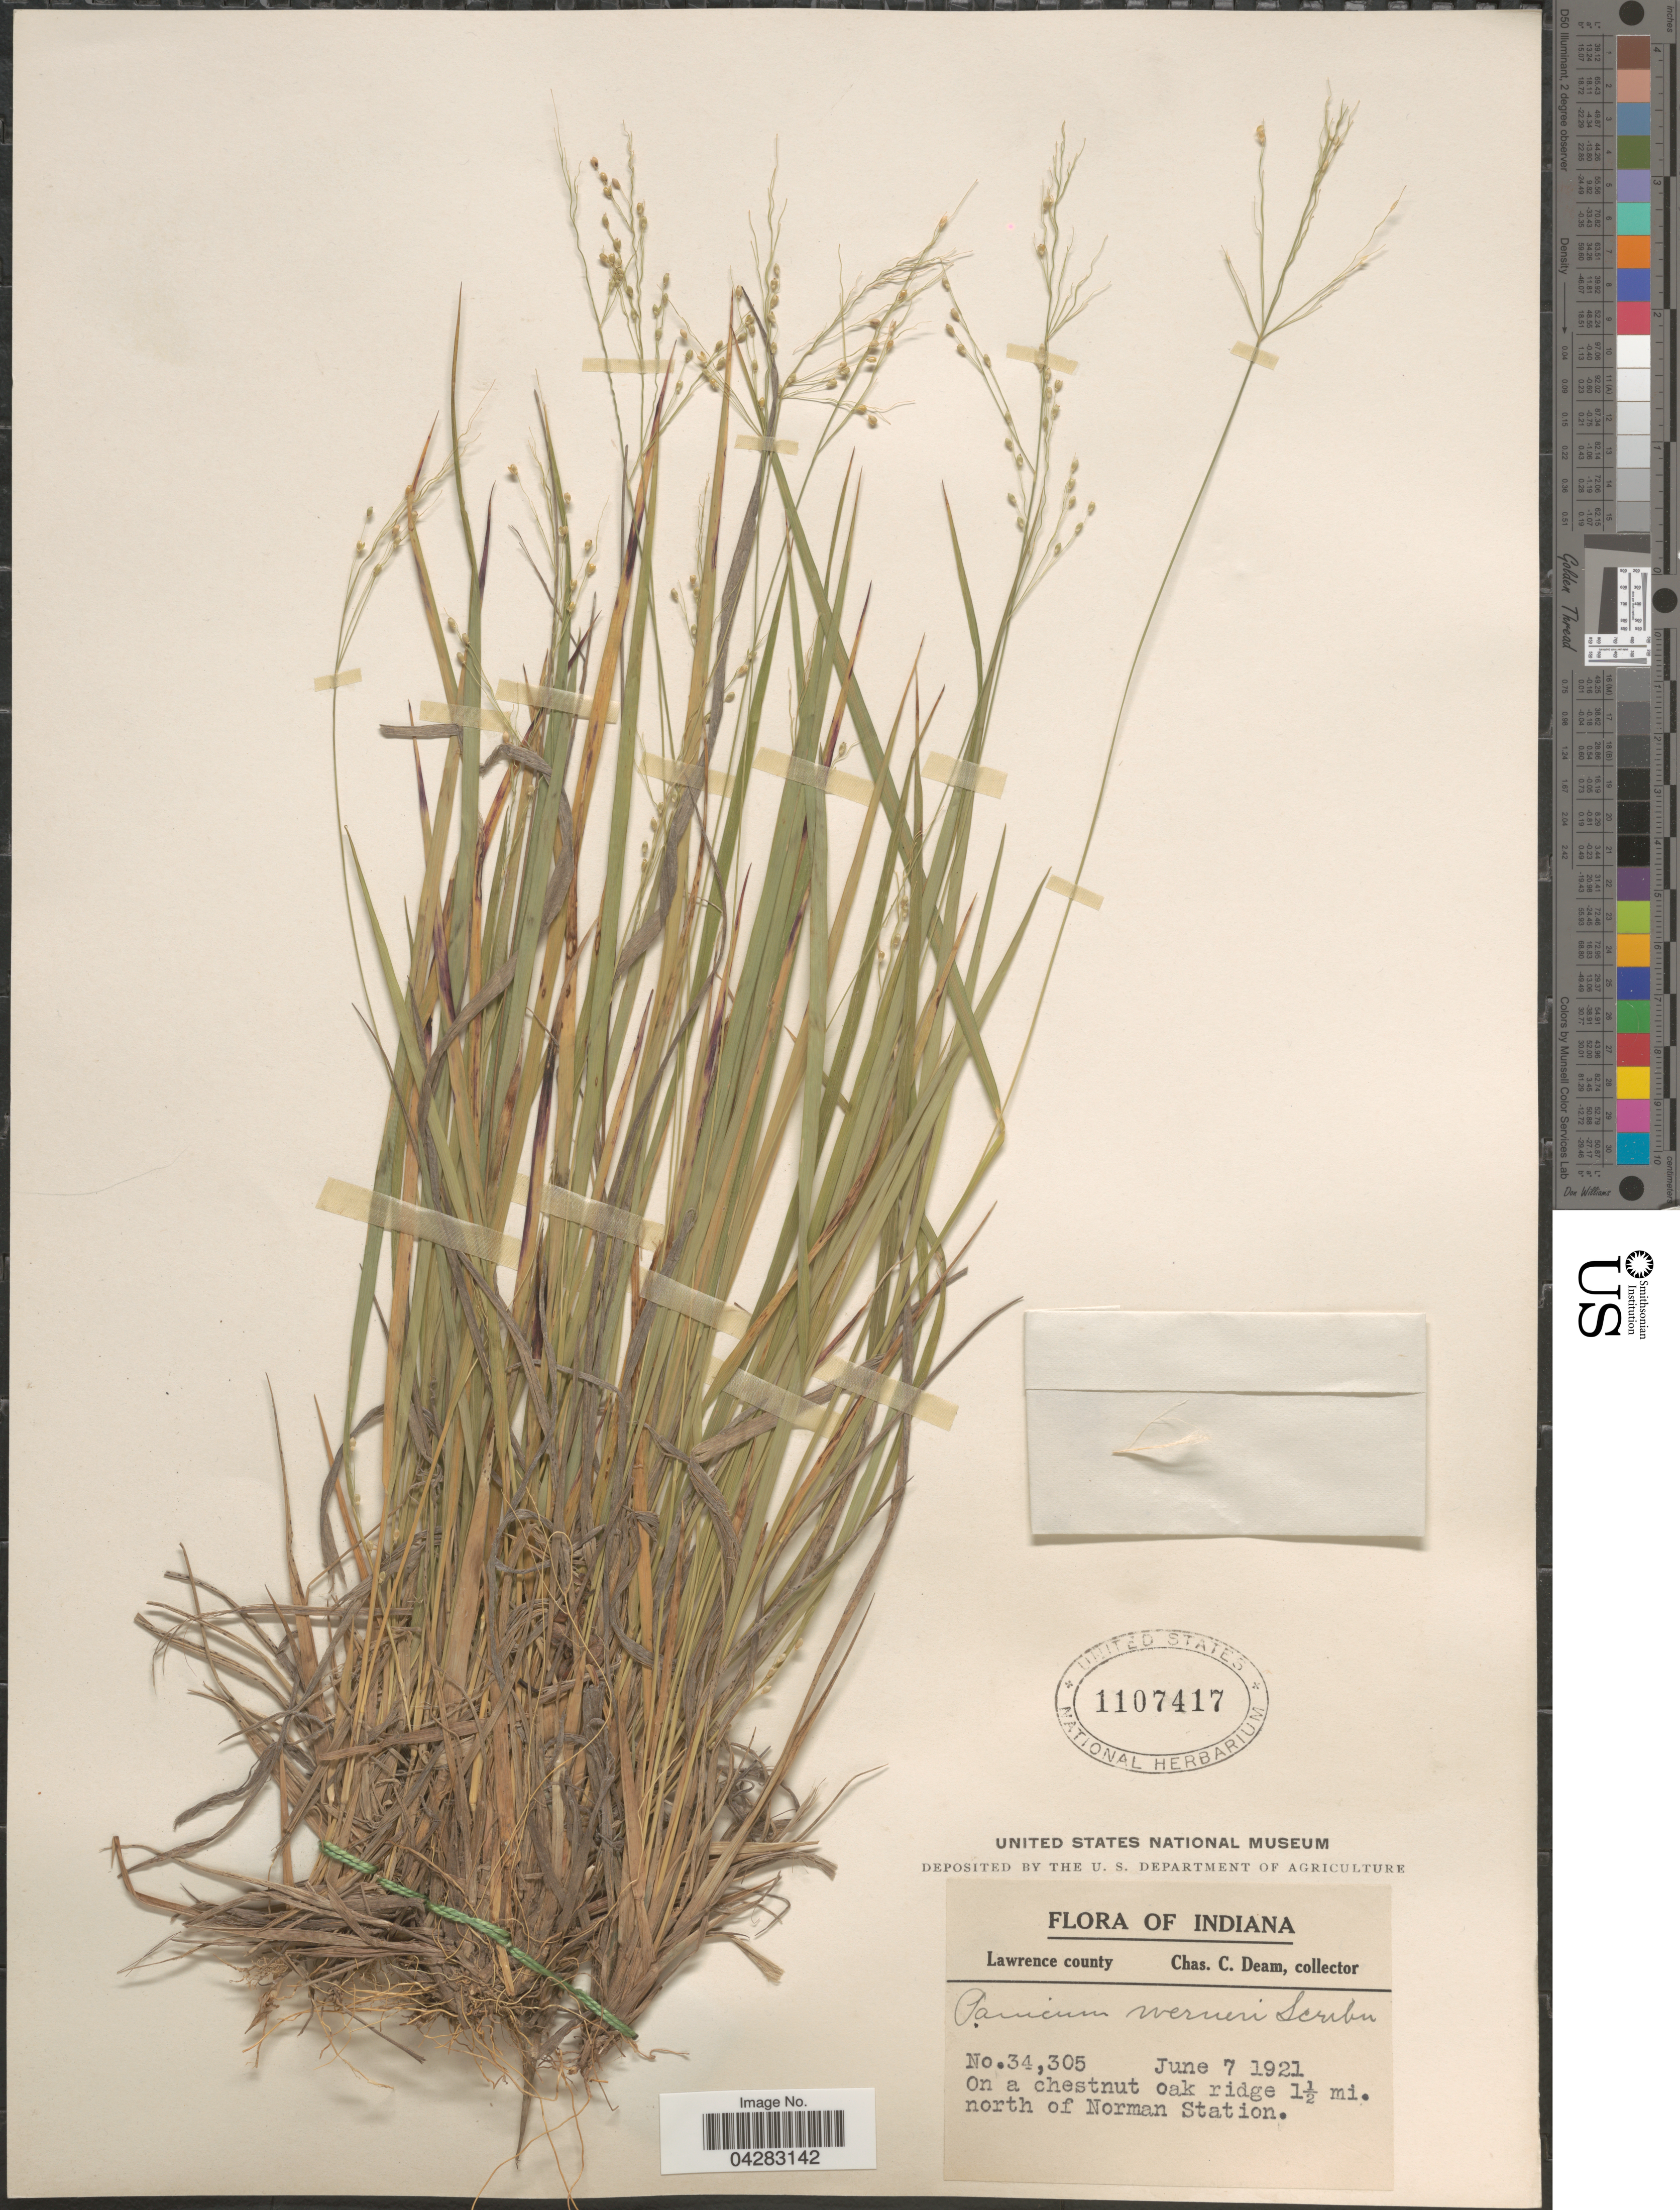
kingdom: Plantae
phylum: Tracheophyta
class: Liliopsida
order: Poales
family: Poaceae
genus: Dichanthelium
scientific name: Dichanthelium linearifolium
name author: (Scribn.) Gould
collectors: C. C. Deam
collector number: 34,305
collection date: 1921-06-07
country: United States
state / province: Indiana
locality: Lawrence county. On a chestnut oak ridge 1½ mi. north of Norman Station.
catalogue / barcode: US 1107417